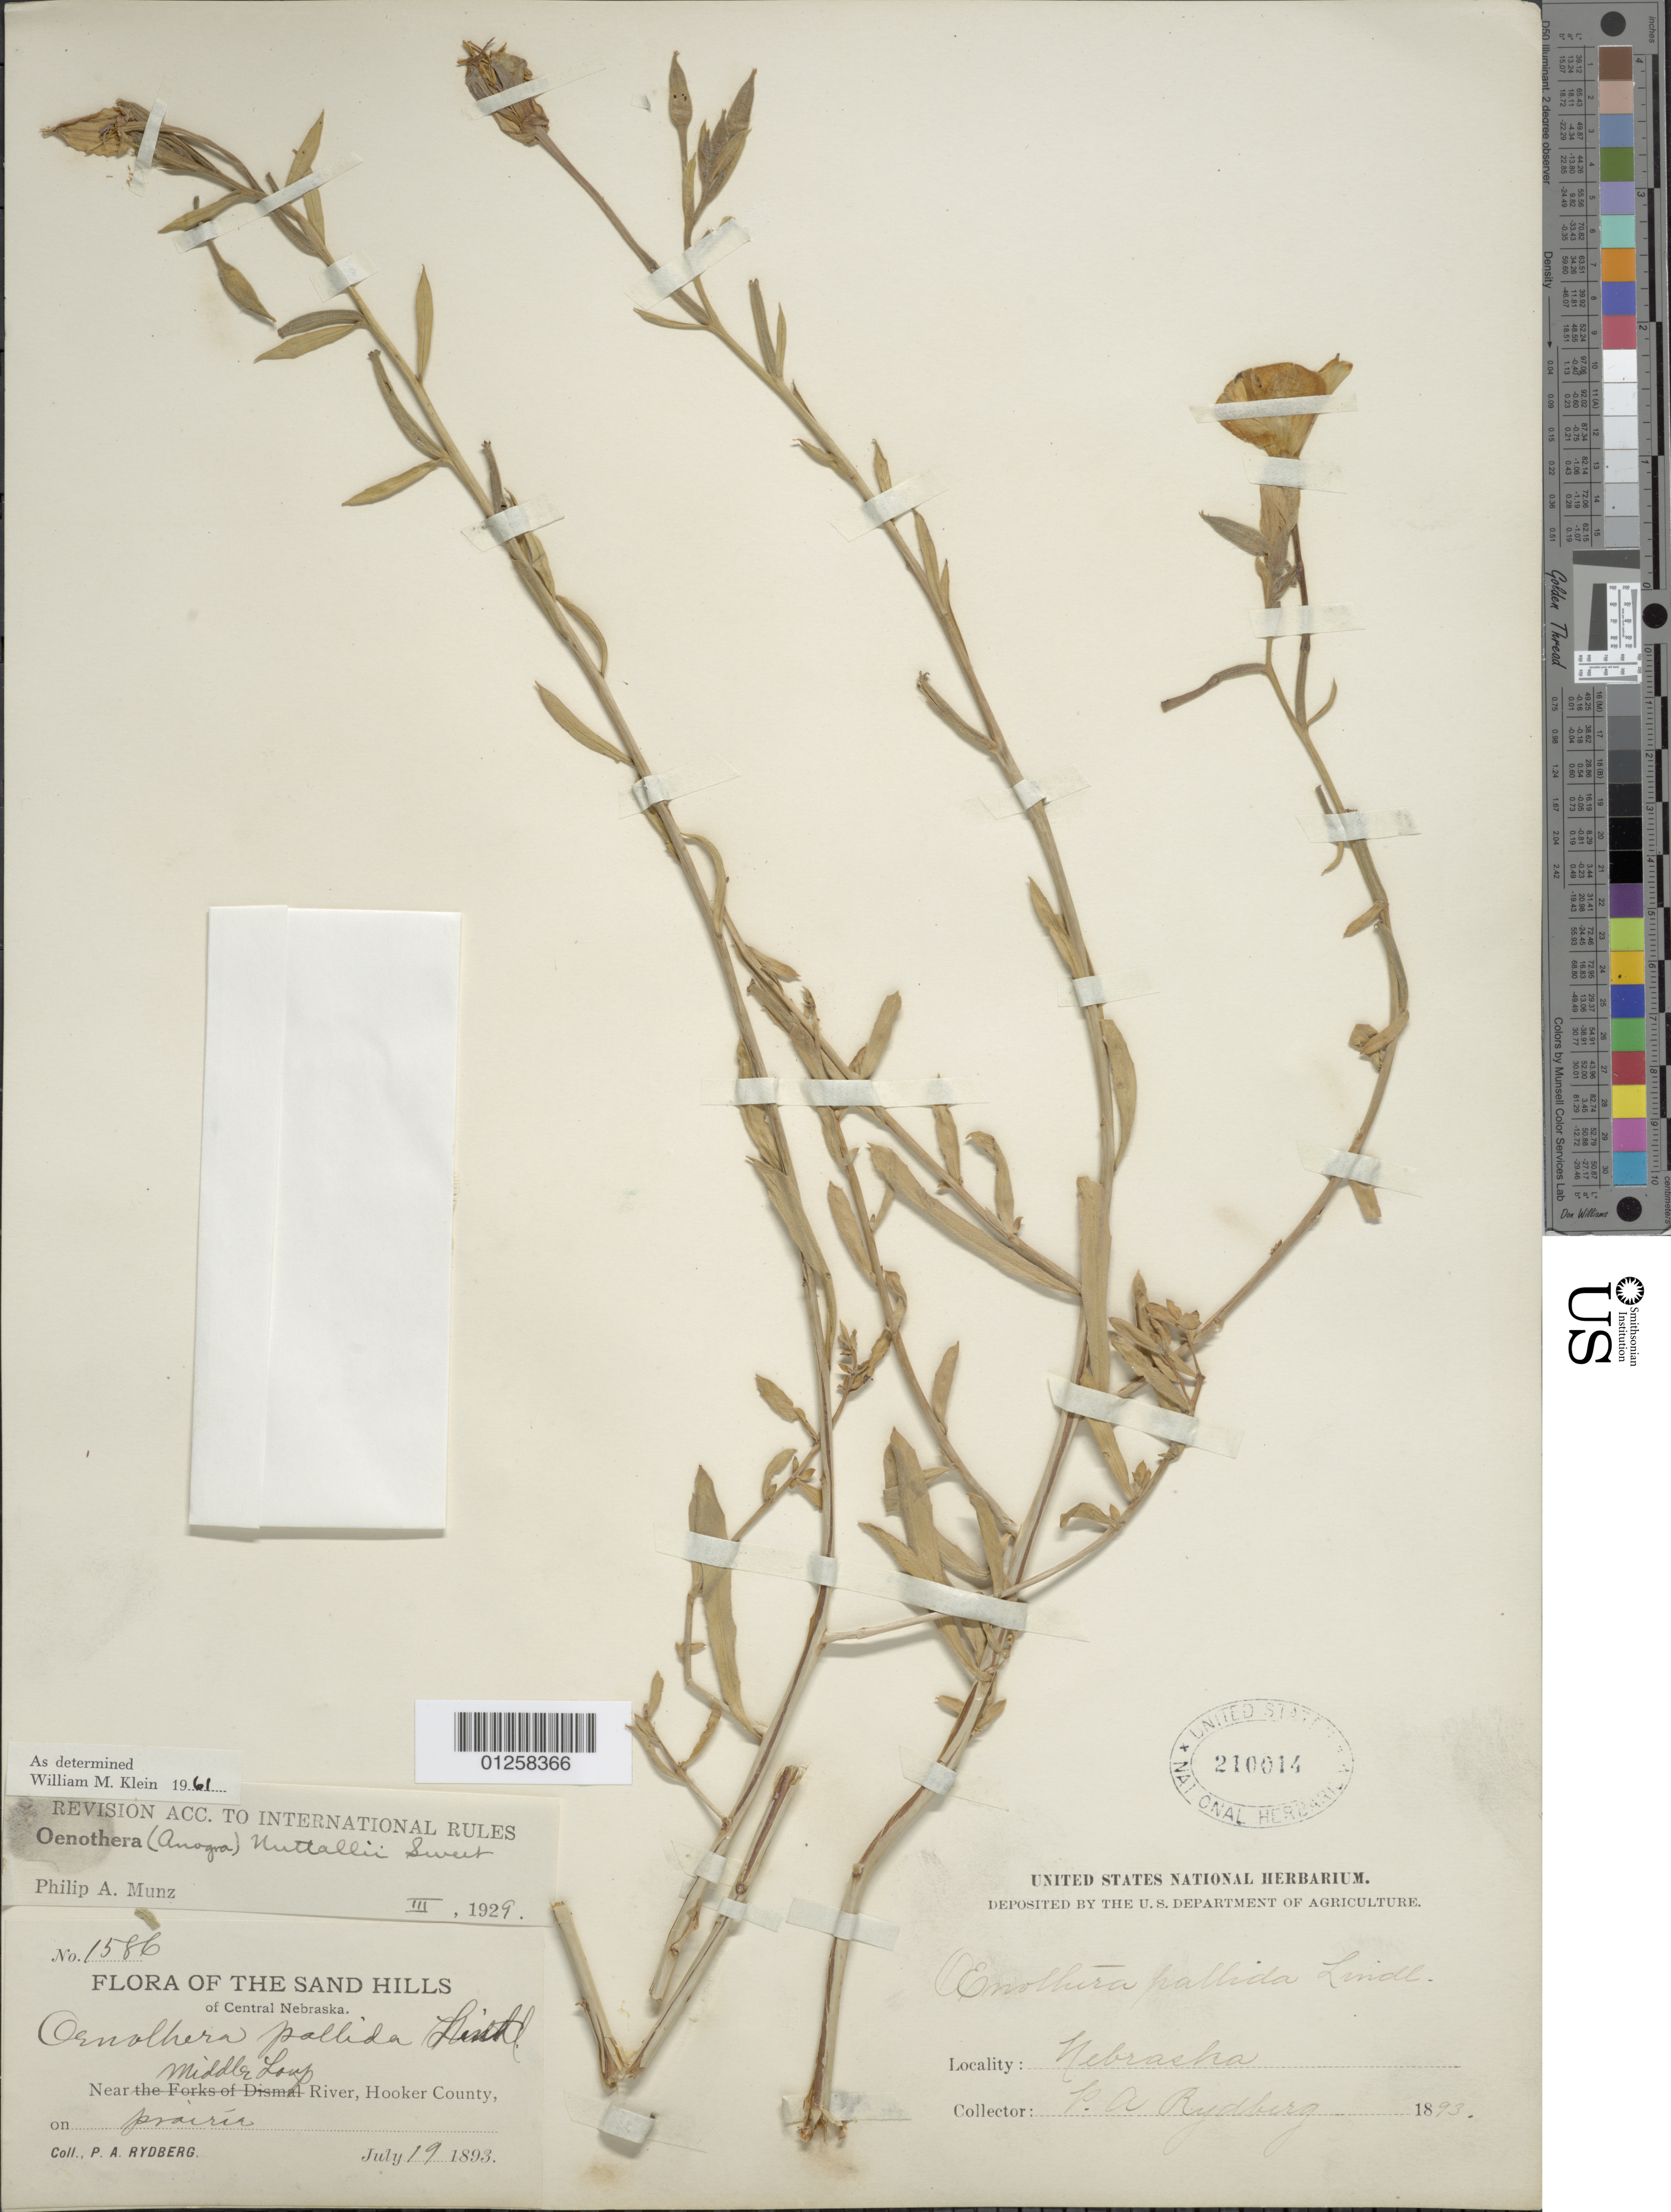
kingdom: Plantae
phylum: Tracheophyta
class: Magnoliopsida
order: Myrtales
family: Onagraceae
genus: Oenothera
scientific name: Oenothera nuttallii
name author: Sweet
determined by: Klein, W. M.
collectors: P. A. Rydberg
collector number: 1586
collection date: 1893-07-19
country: United States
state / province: Nebraska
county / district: Hooker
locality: Near Middle Loup River.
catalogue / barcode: US 210014